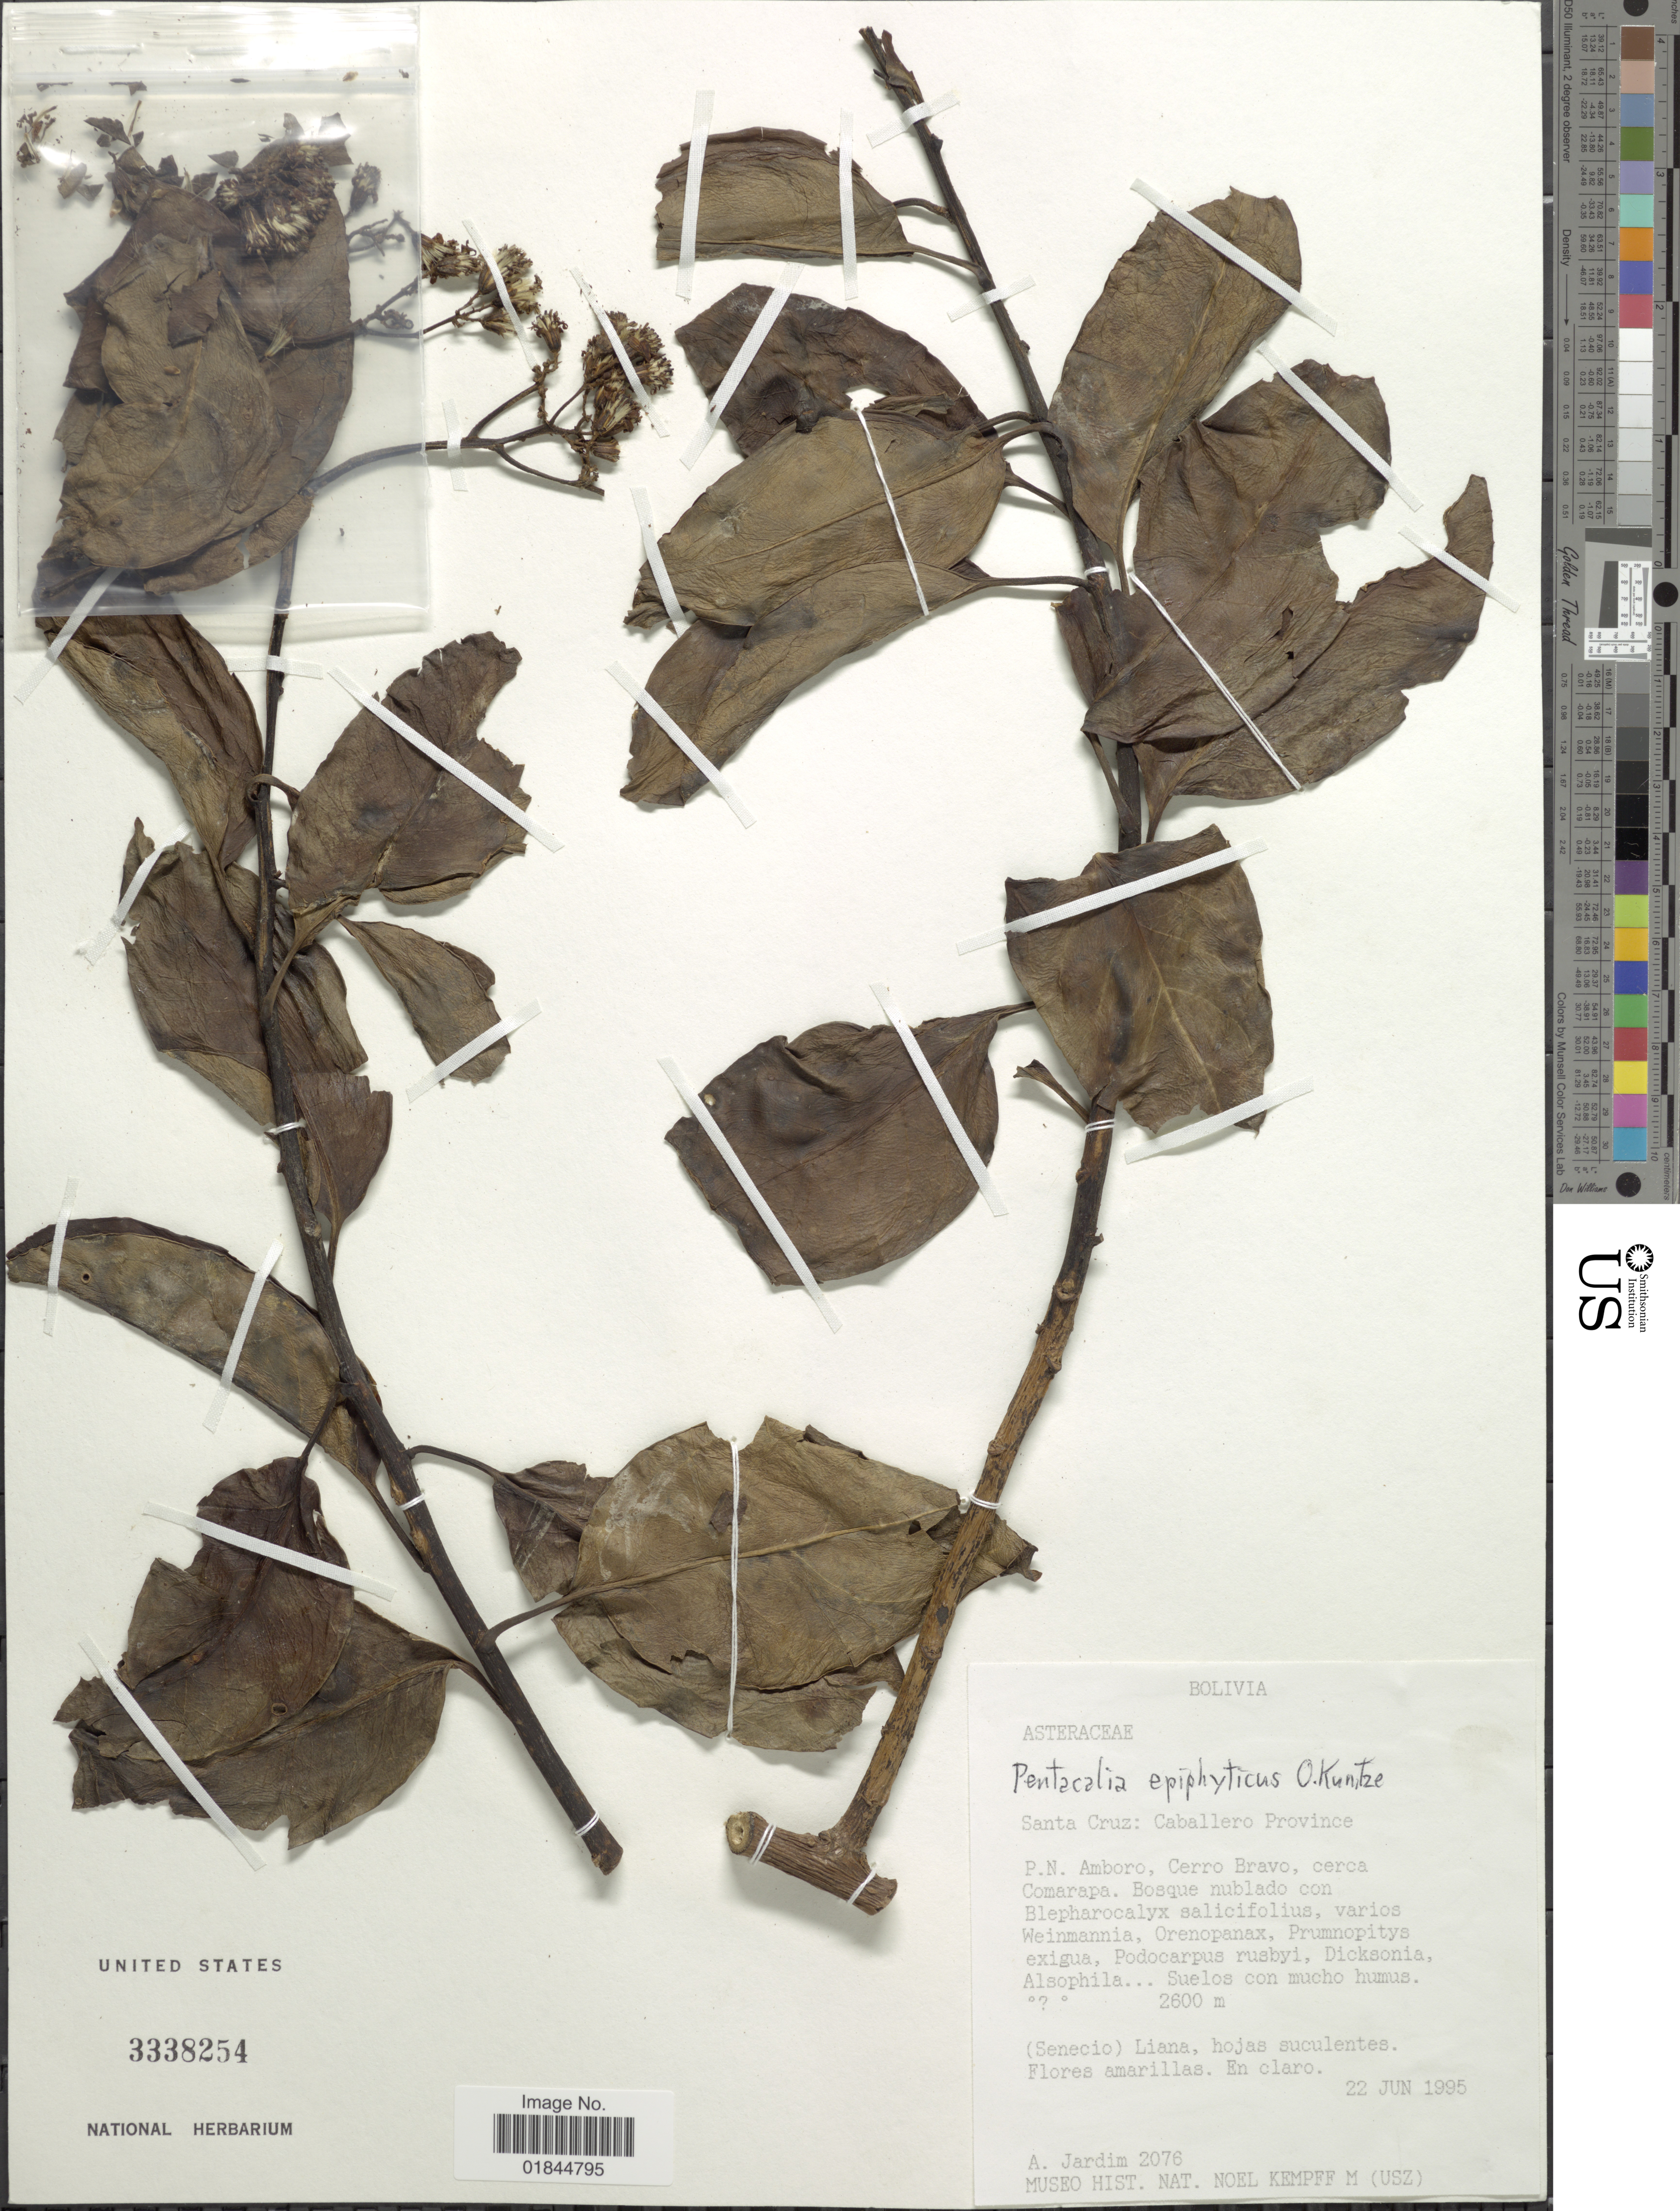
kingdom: Plantae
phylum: Tracheophyta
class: Magnoliopsida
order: Asterales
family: Asteraceae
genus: Pentacalia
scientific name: Pentacalia epiphytica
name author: (Kuntze) Cuatrec.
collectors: A. Jardim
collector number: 2076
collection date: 1995-06-22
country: Bolivia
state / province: Santa Cruz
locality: Santa Cruz: Caballero Province. P. N. Amboro, Cerro Bravo, cerca Comarapa.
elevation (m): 2600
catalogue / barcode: US 3338254